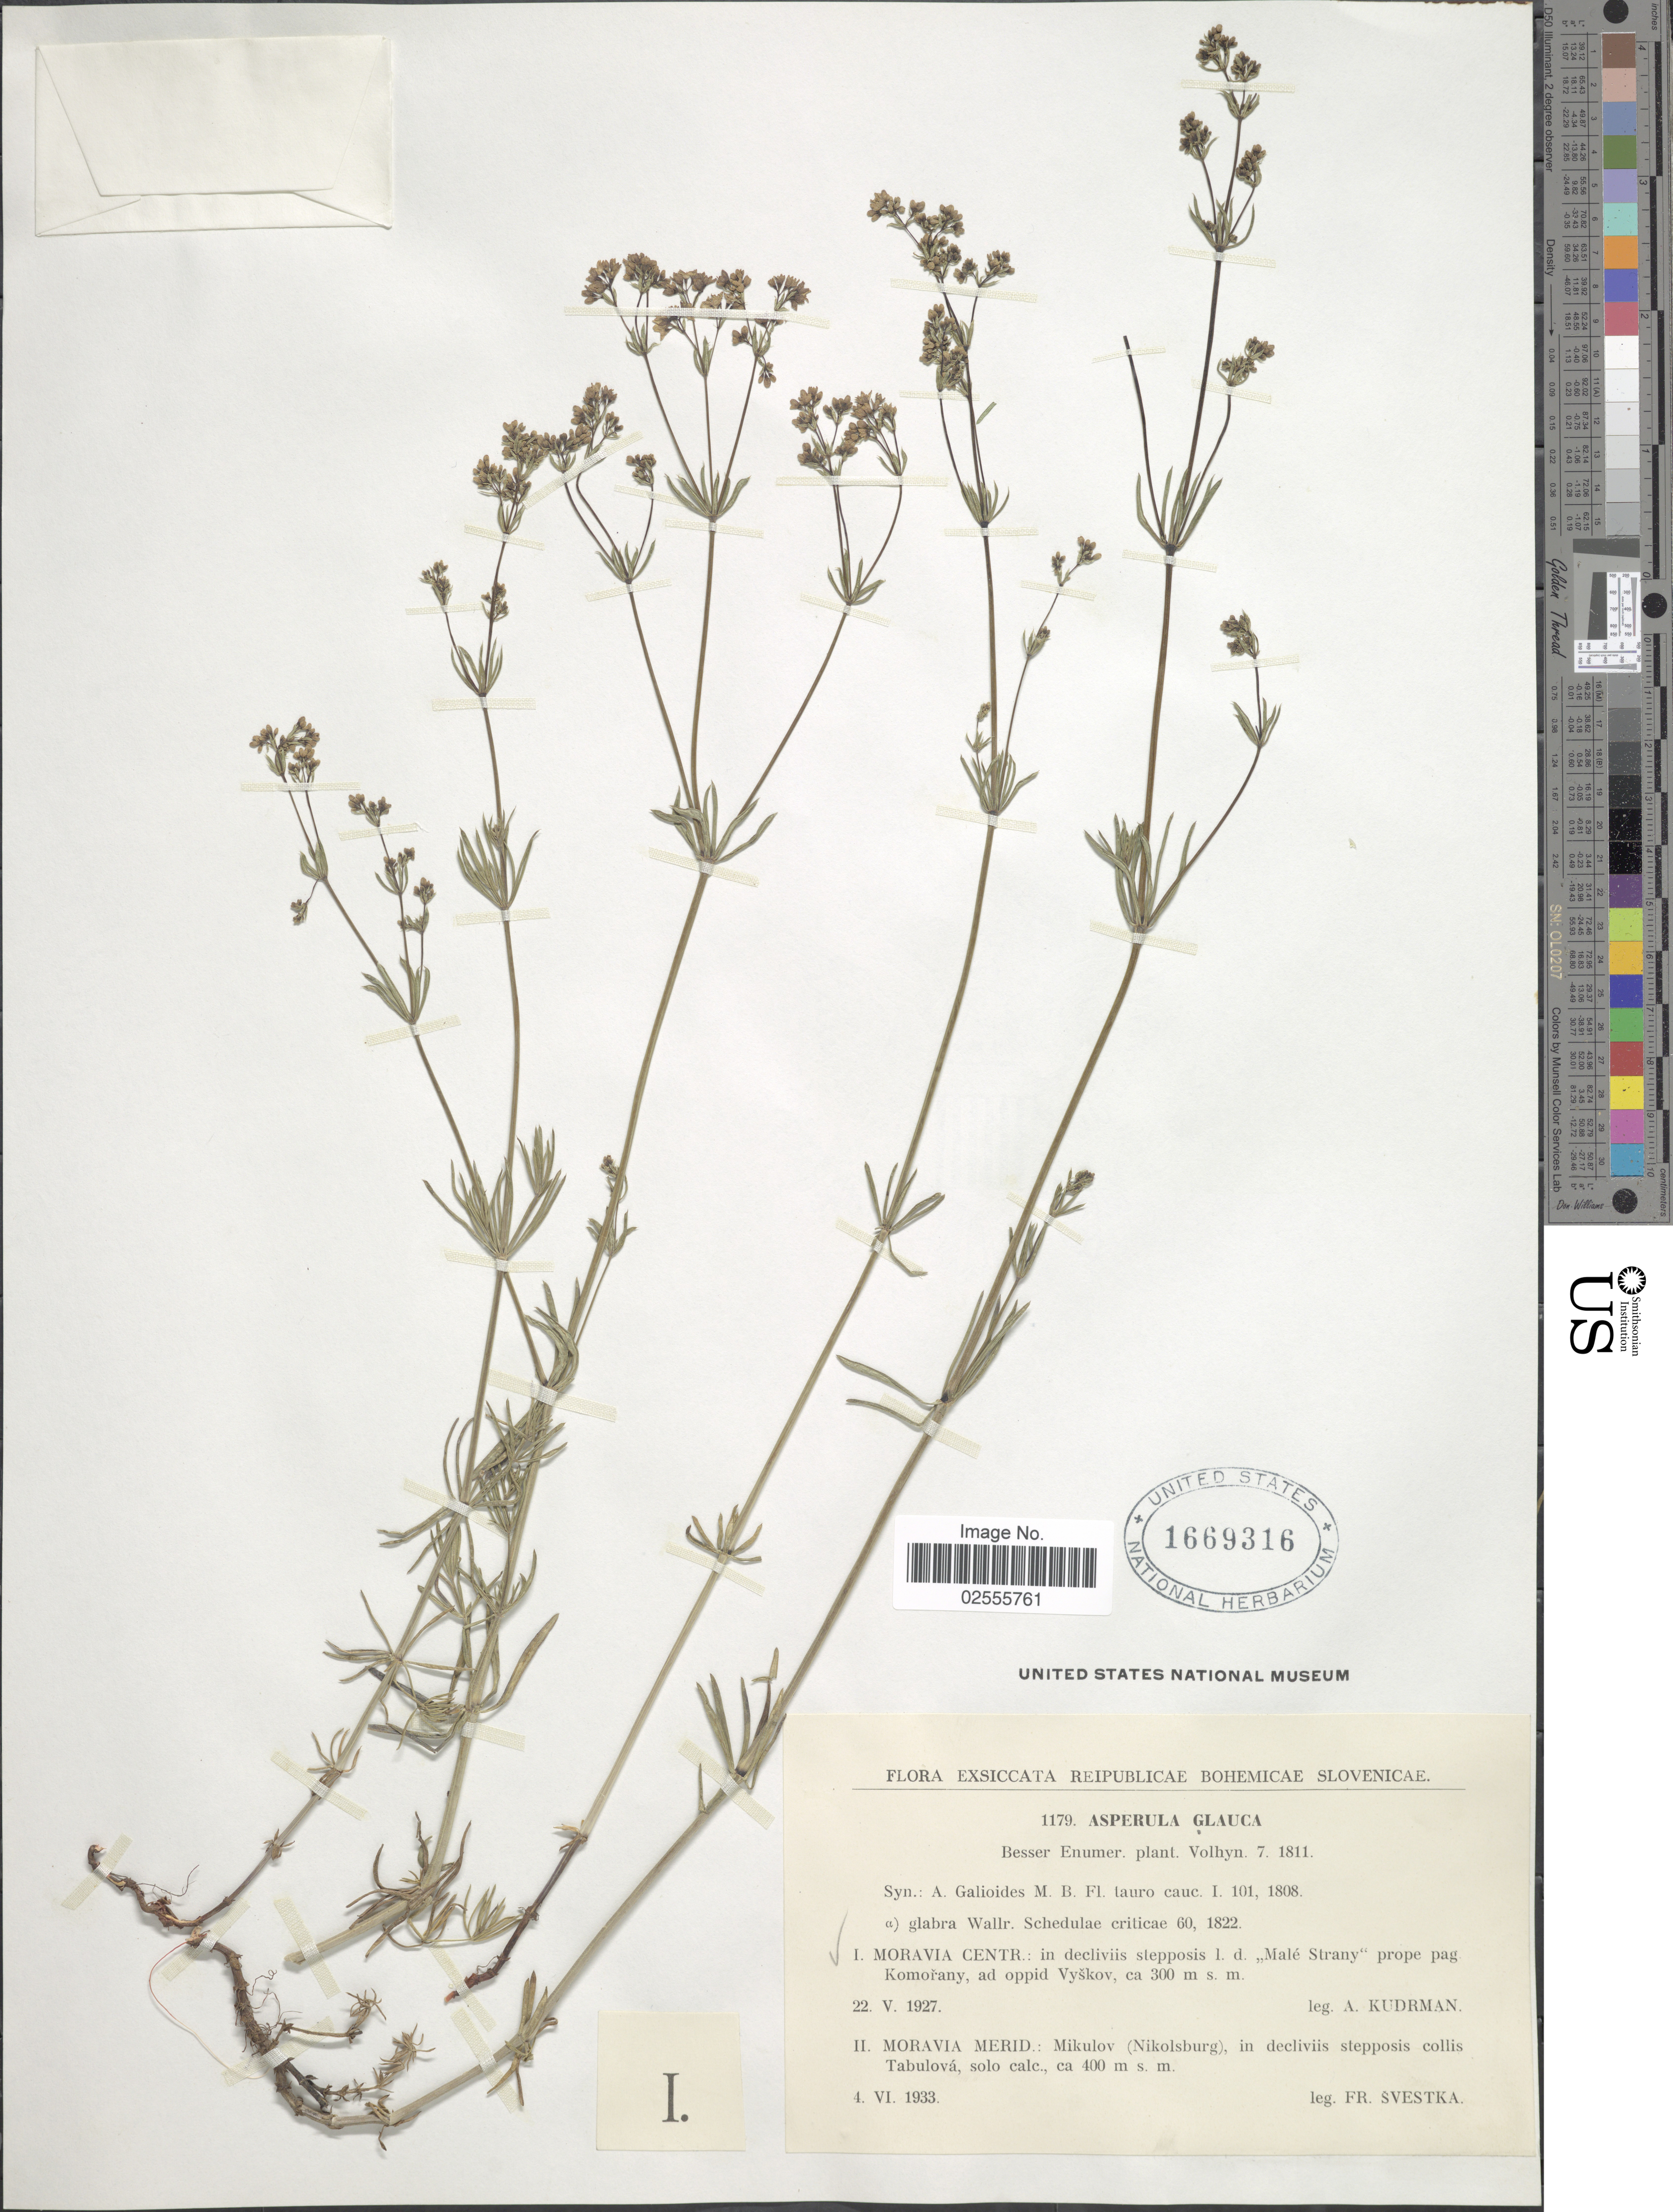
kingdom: Plantae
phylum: Tracheophyta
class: Magnoliopsida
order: Gentianales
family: Rubiaceae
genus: Asperula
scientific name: Asperula glauca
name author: L.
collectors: A. Kudrman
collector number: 1179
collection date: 1927-05-22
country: Czechia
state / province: South Moravian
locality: Reipublicae Bohemicae Slovenicae, Moravia centr.: in declivibus stepposis l. d. , "Male Strany"prope pag Komorany, ad oppid Vyskov.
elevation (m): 300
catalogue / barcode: US 1669316